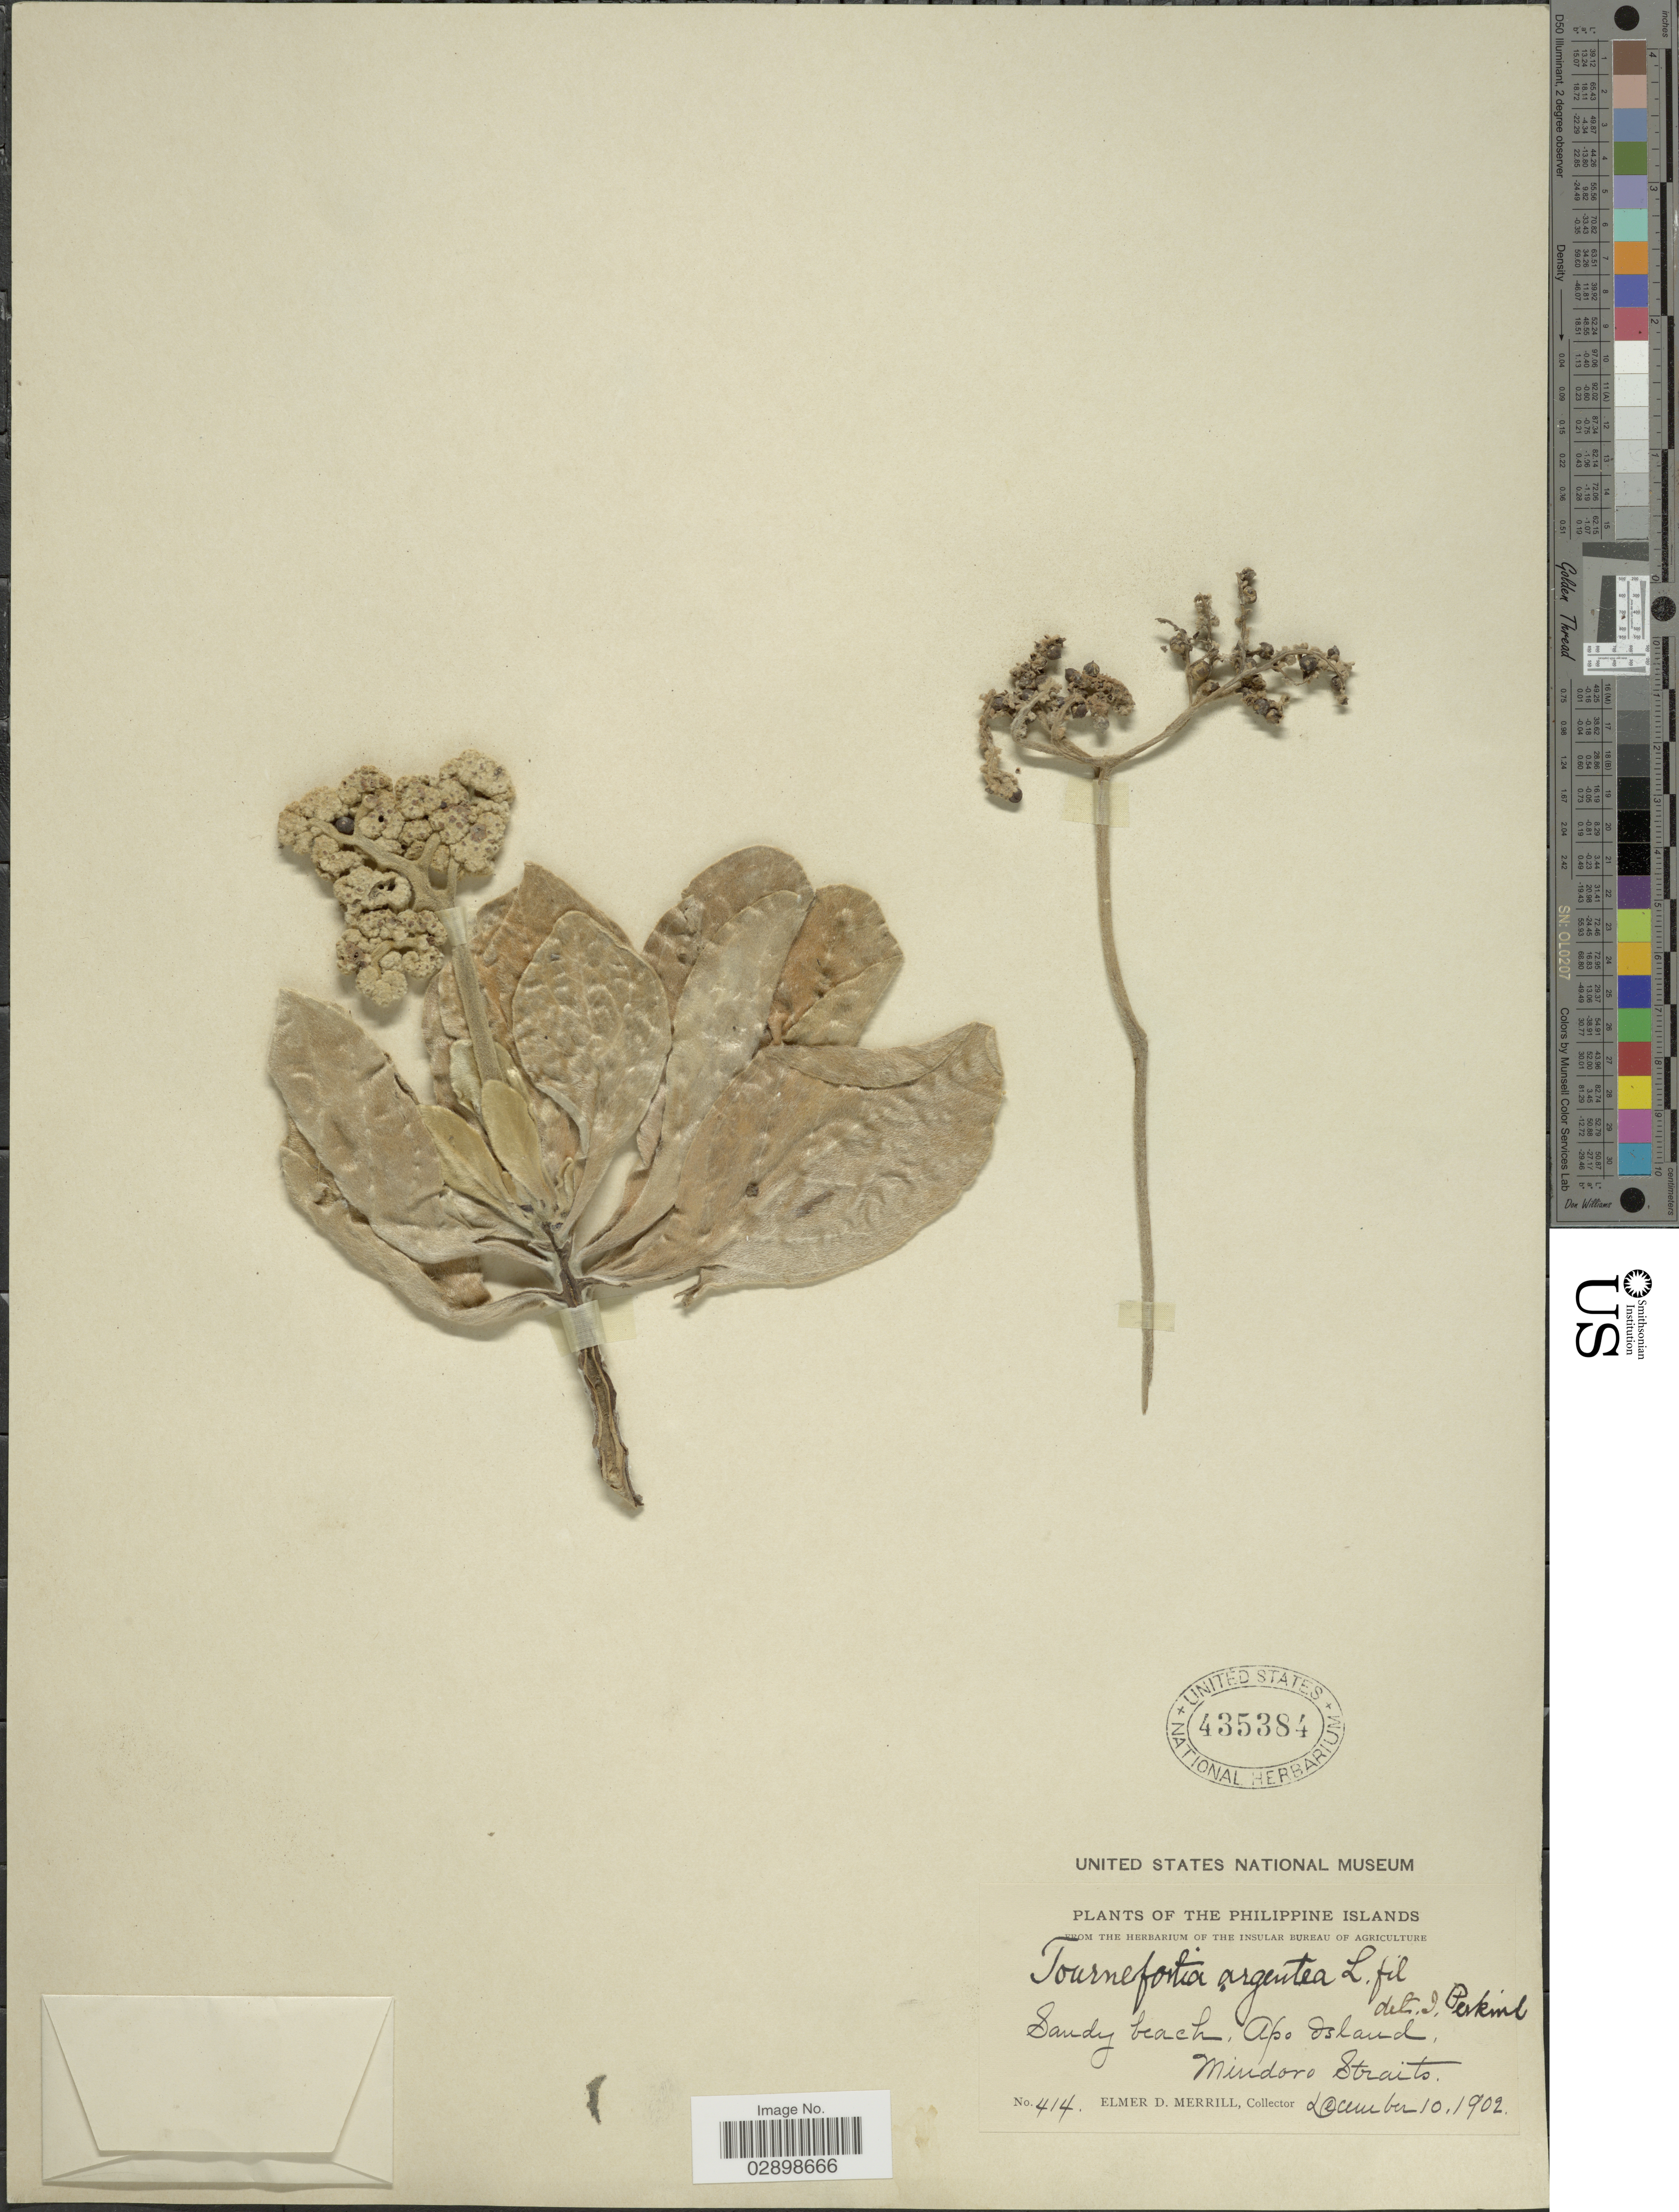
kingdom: Plantae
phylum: Tracheophyta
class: Magnoliopsida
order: Boraginales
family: Heliotropiaceae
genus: Tournefortia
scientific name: Tournefortia argentea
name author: L. f.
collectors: E. D. Merrill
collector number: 414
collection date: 1902-12-10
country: Philippines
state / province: Mimaropa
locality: Philippine Islands. Sandy beach, Apo Island, Mindoro Straits.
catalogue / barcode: US 435384